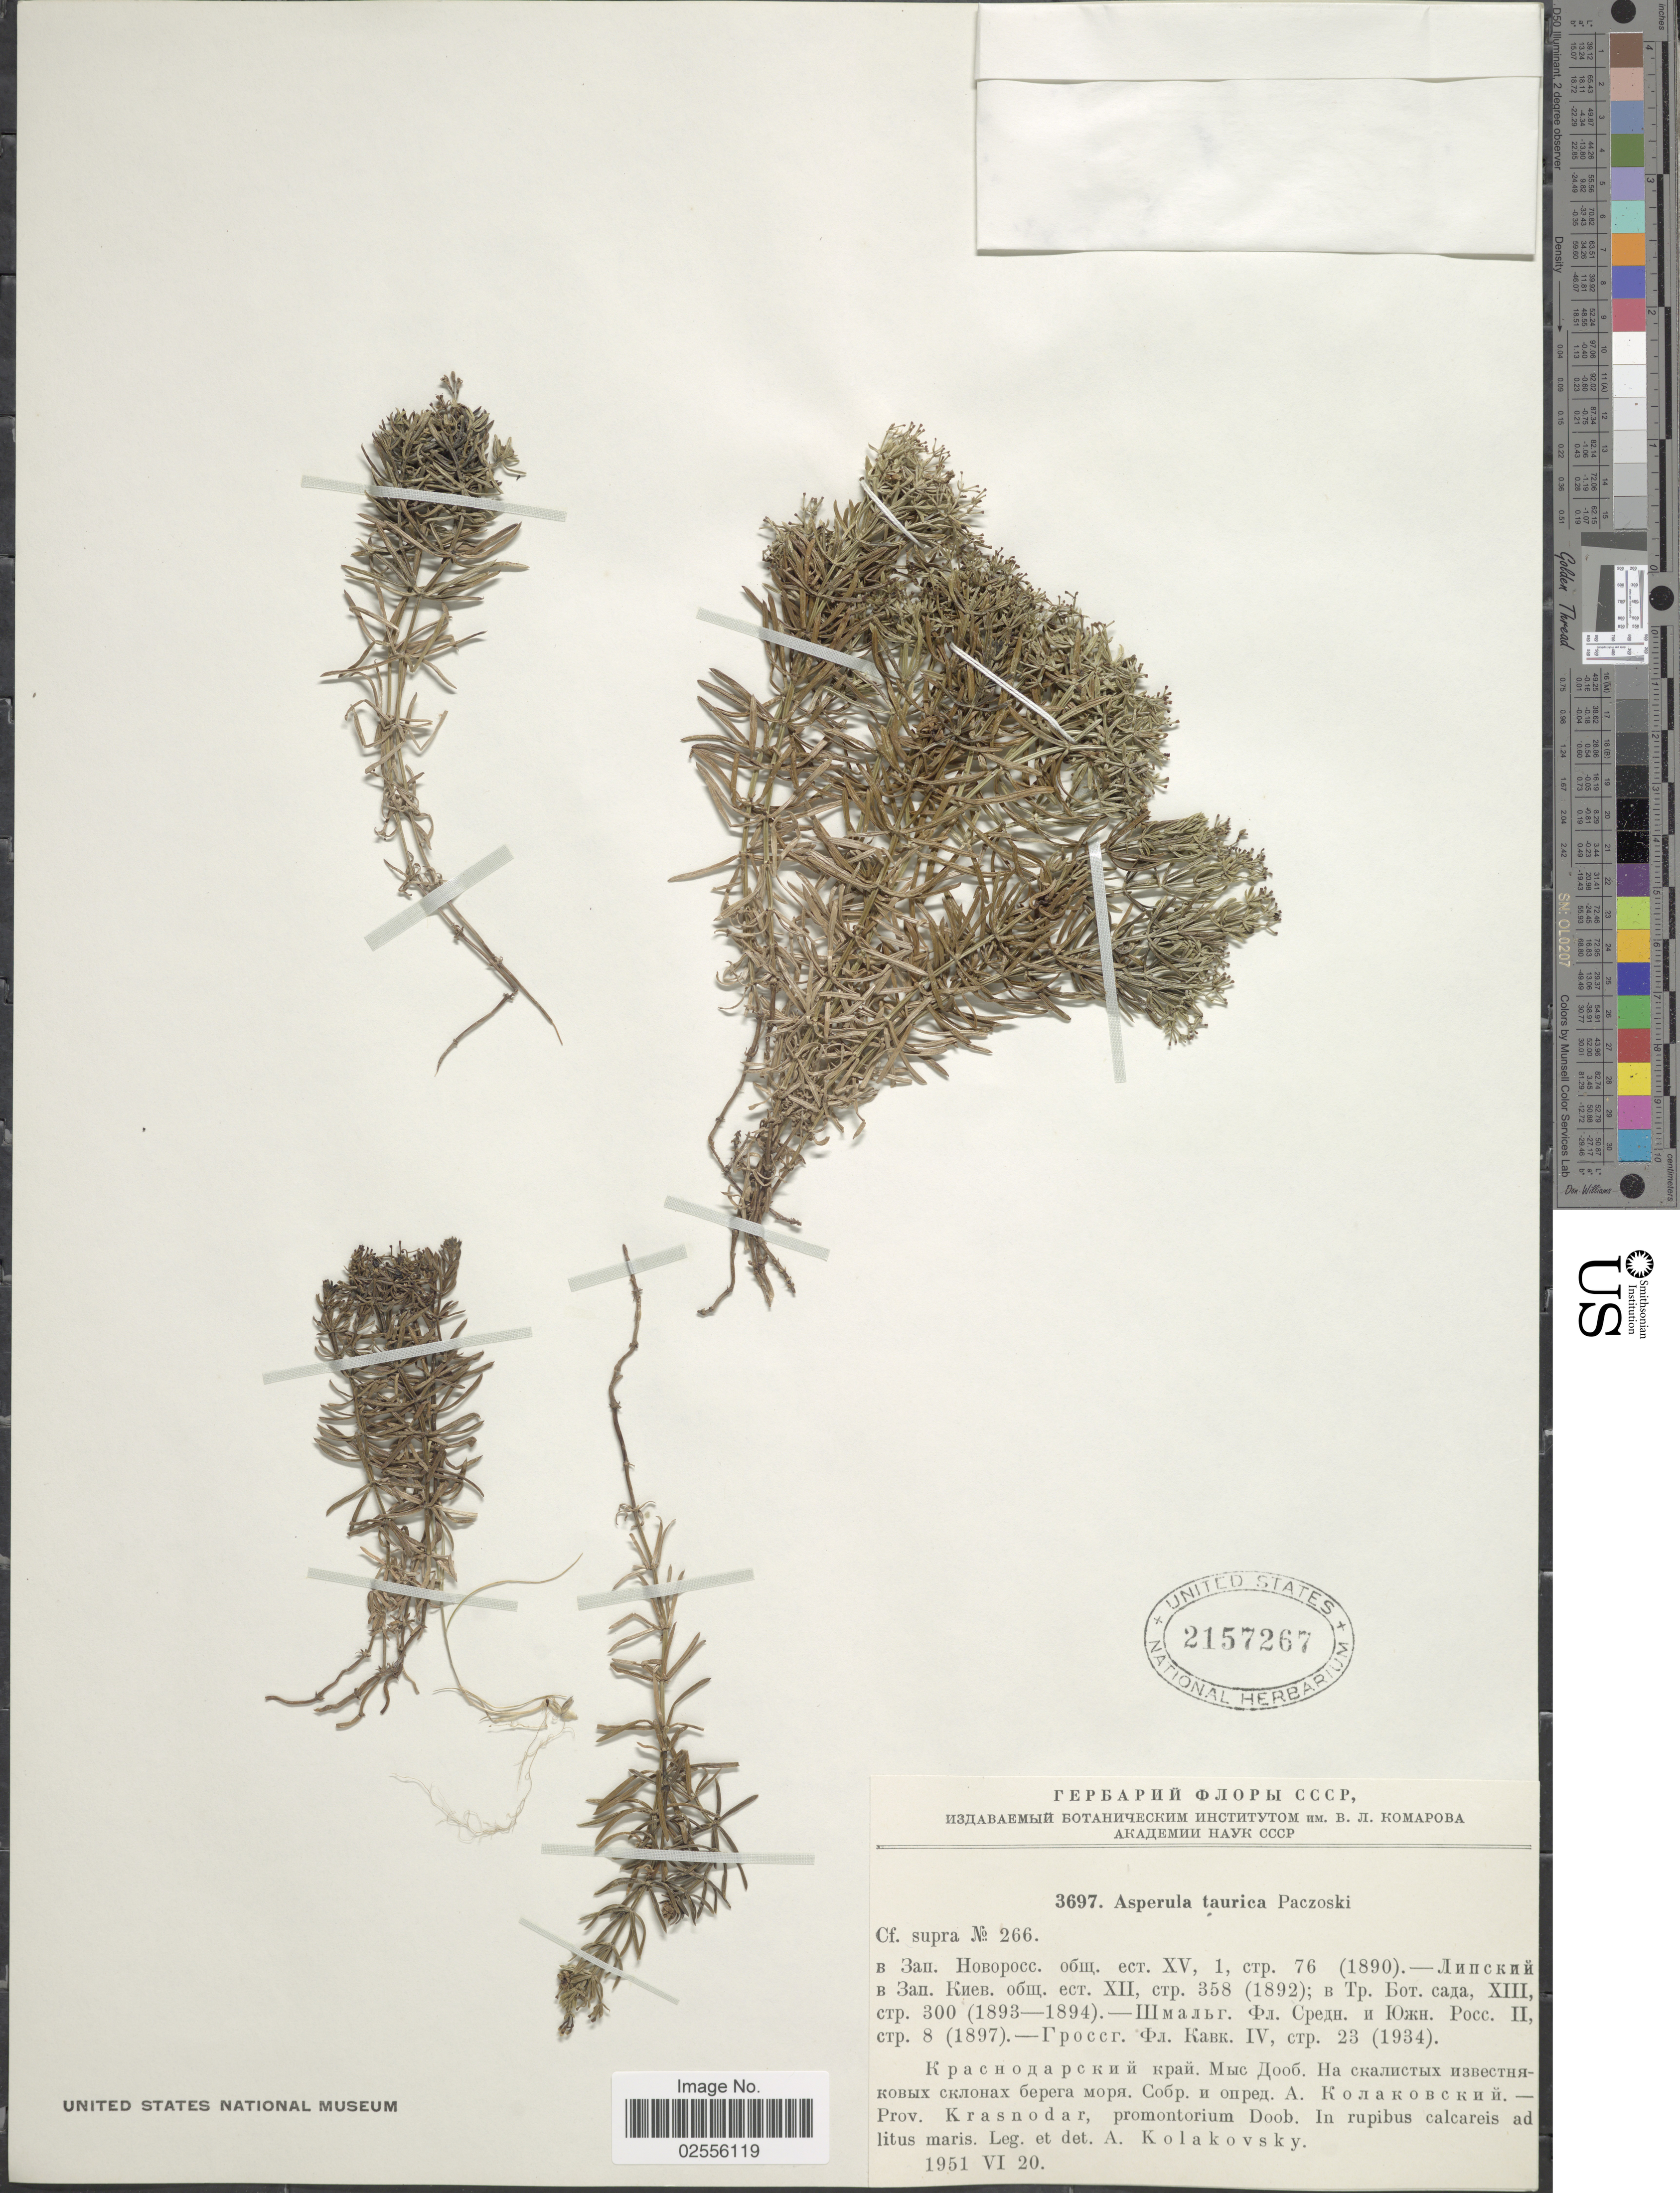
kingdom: Plantae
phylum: Tracheophyta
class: Magnoliopsida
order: Gentianales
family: Rubiaceae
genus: Asperula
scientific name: Asperula taurica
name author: Pacz.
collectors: A. Kolakovsky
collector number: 3697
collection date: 1951-06-20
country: Russian Federation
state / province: Krasnodar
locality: Promontorium Doob., in rupibus calcareis ad litus maris.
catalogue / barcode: US 2157267